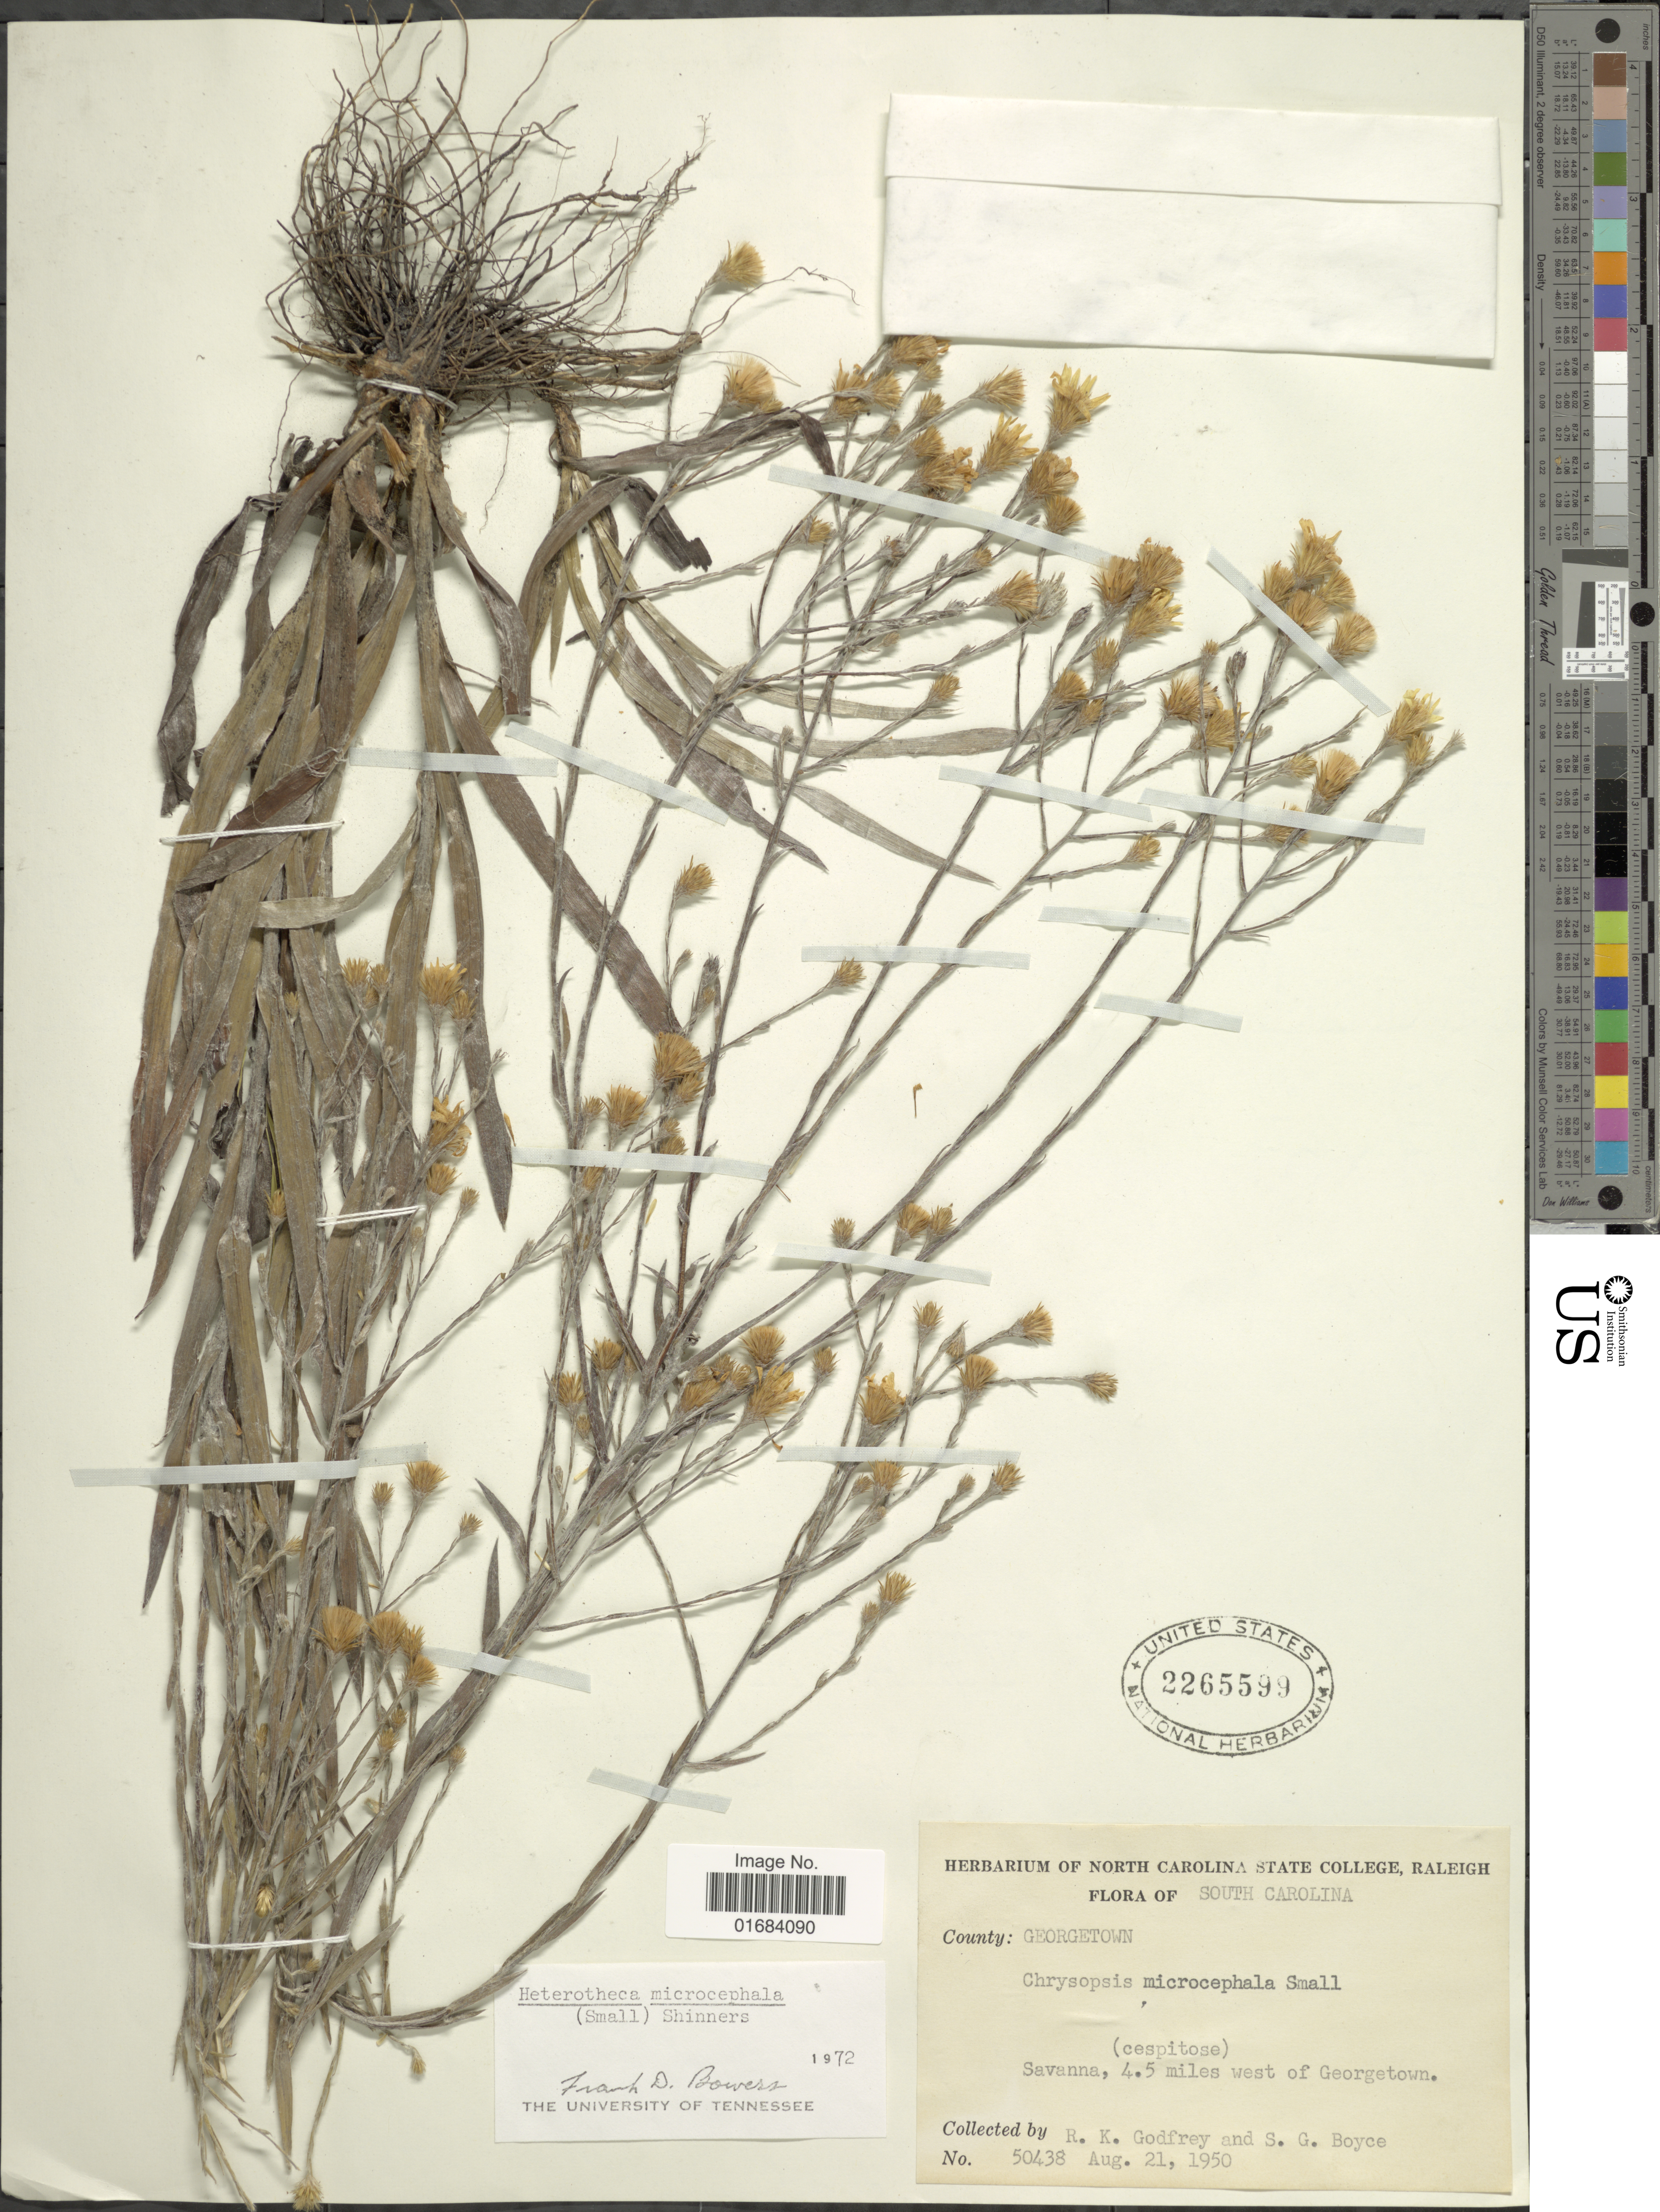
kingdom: Plantae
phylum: Tracheophyta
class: Magnoliopsida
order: Asterales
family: Asteraceae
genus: Pityopsis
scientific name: Pityopsis microcephala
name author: Small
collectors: R. K. Godfrey & S. Boyce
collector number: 50438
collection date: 1950-08-21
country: United States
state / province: South Carolina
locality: County: Georgetown, Savanna, 4.5 miles west of Georgetown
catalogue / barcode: US 2265599